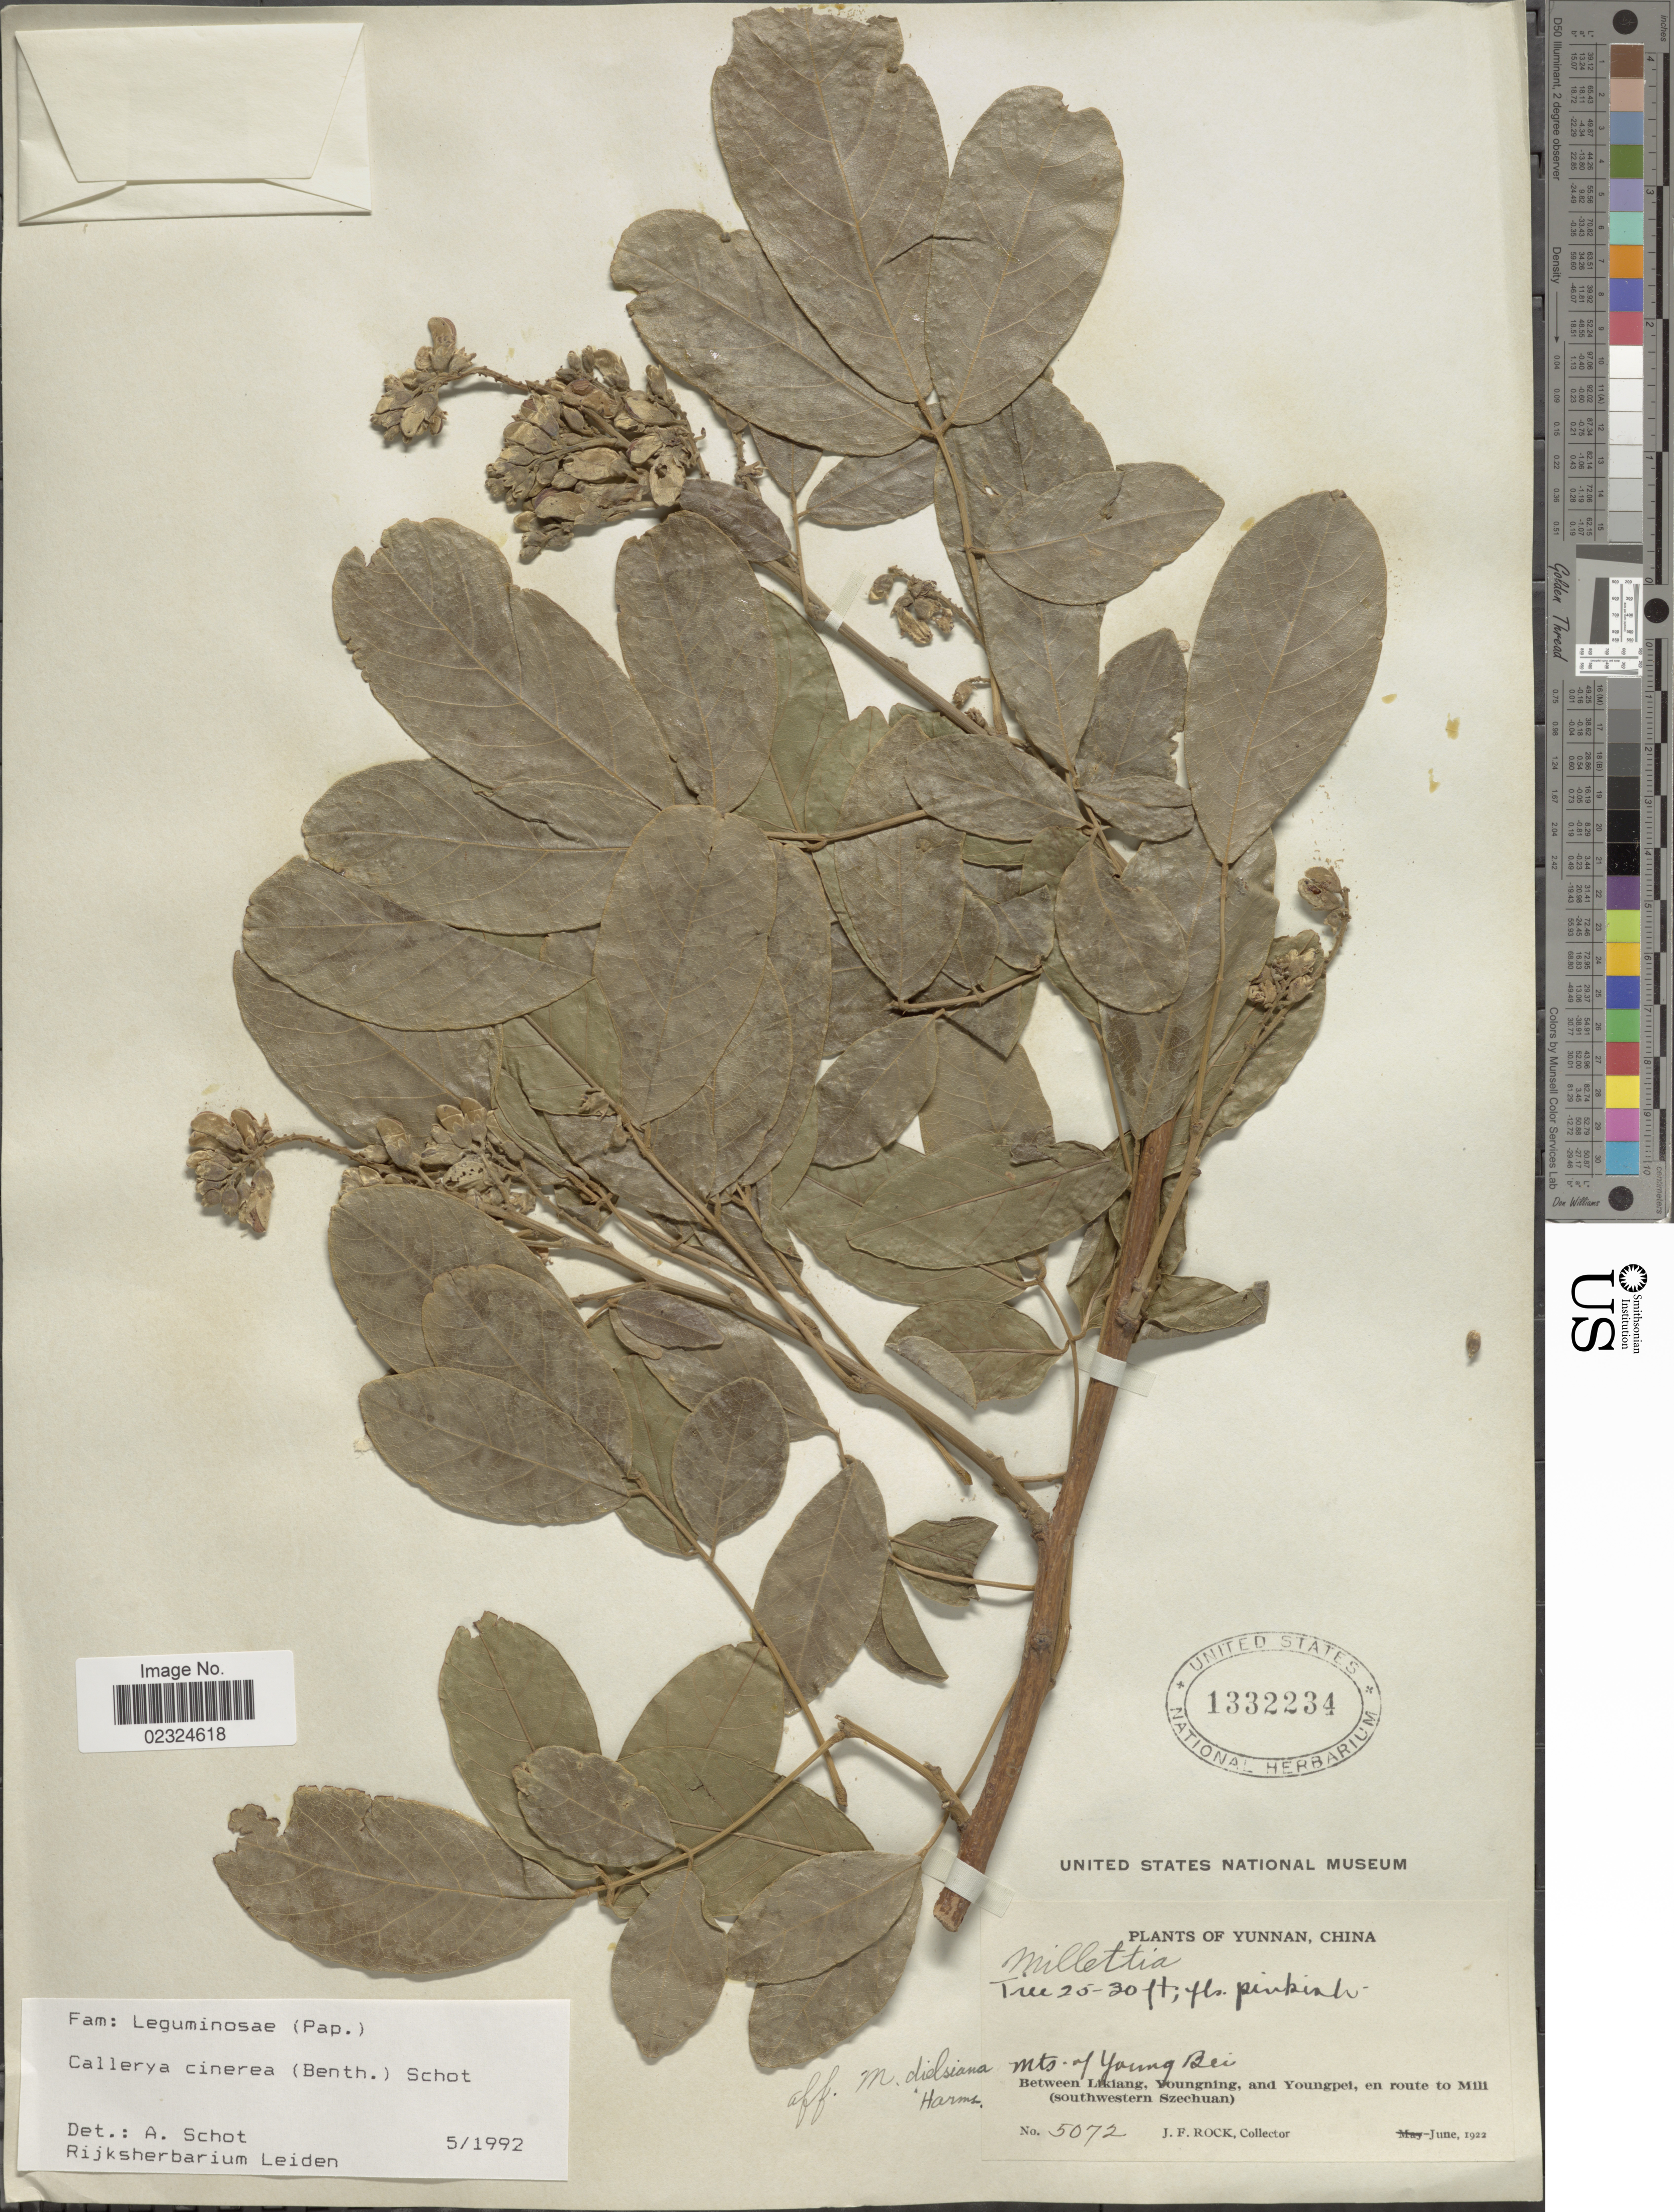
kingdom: Plantae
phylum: Tracheophyta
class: Magnoliopsida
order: Fabales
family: Fabaceae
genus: Callerya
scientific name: Callerya cinerea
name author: (Benth.) Schot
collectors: J. Rock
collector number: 5072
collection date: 1922-06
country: China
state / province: Yunnan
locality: Mts. of Young Bei, Between Likiang, Youngning, and Youngpei, en route to Mill (southwestern Szechuan)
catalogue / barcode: US 1332234